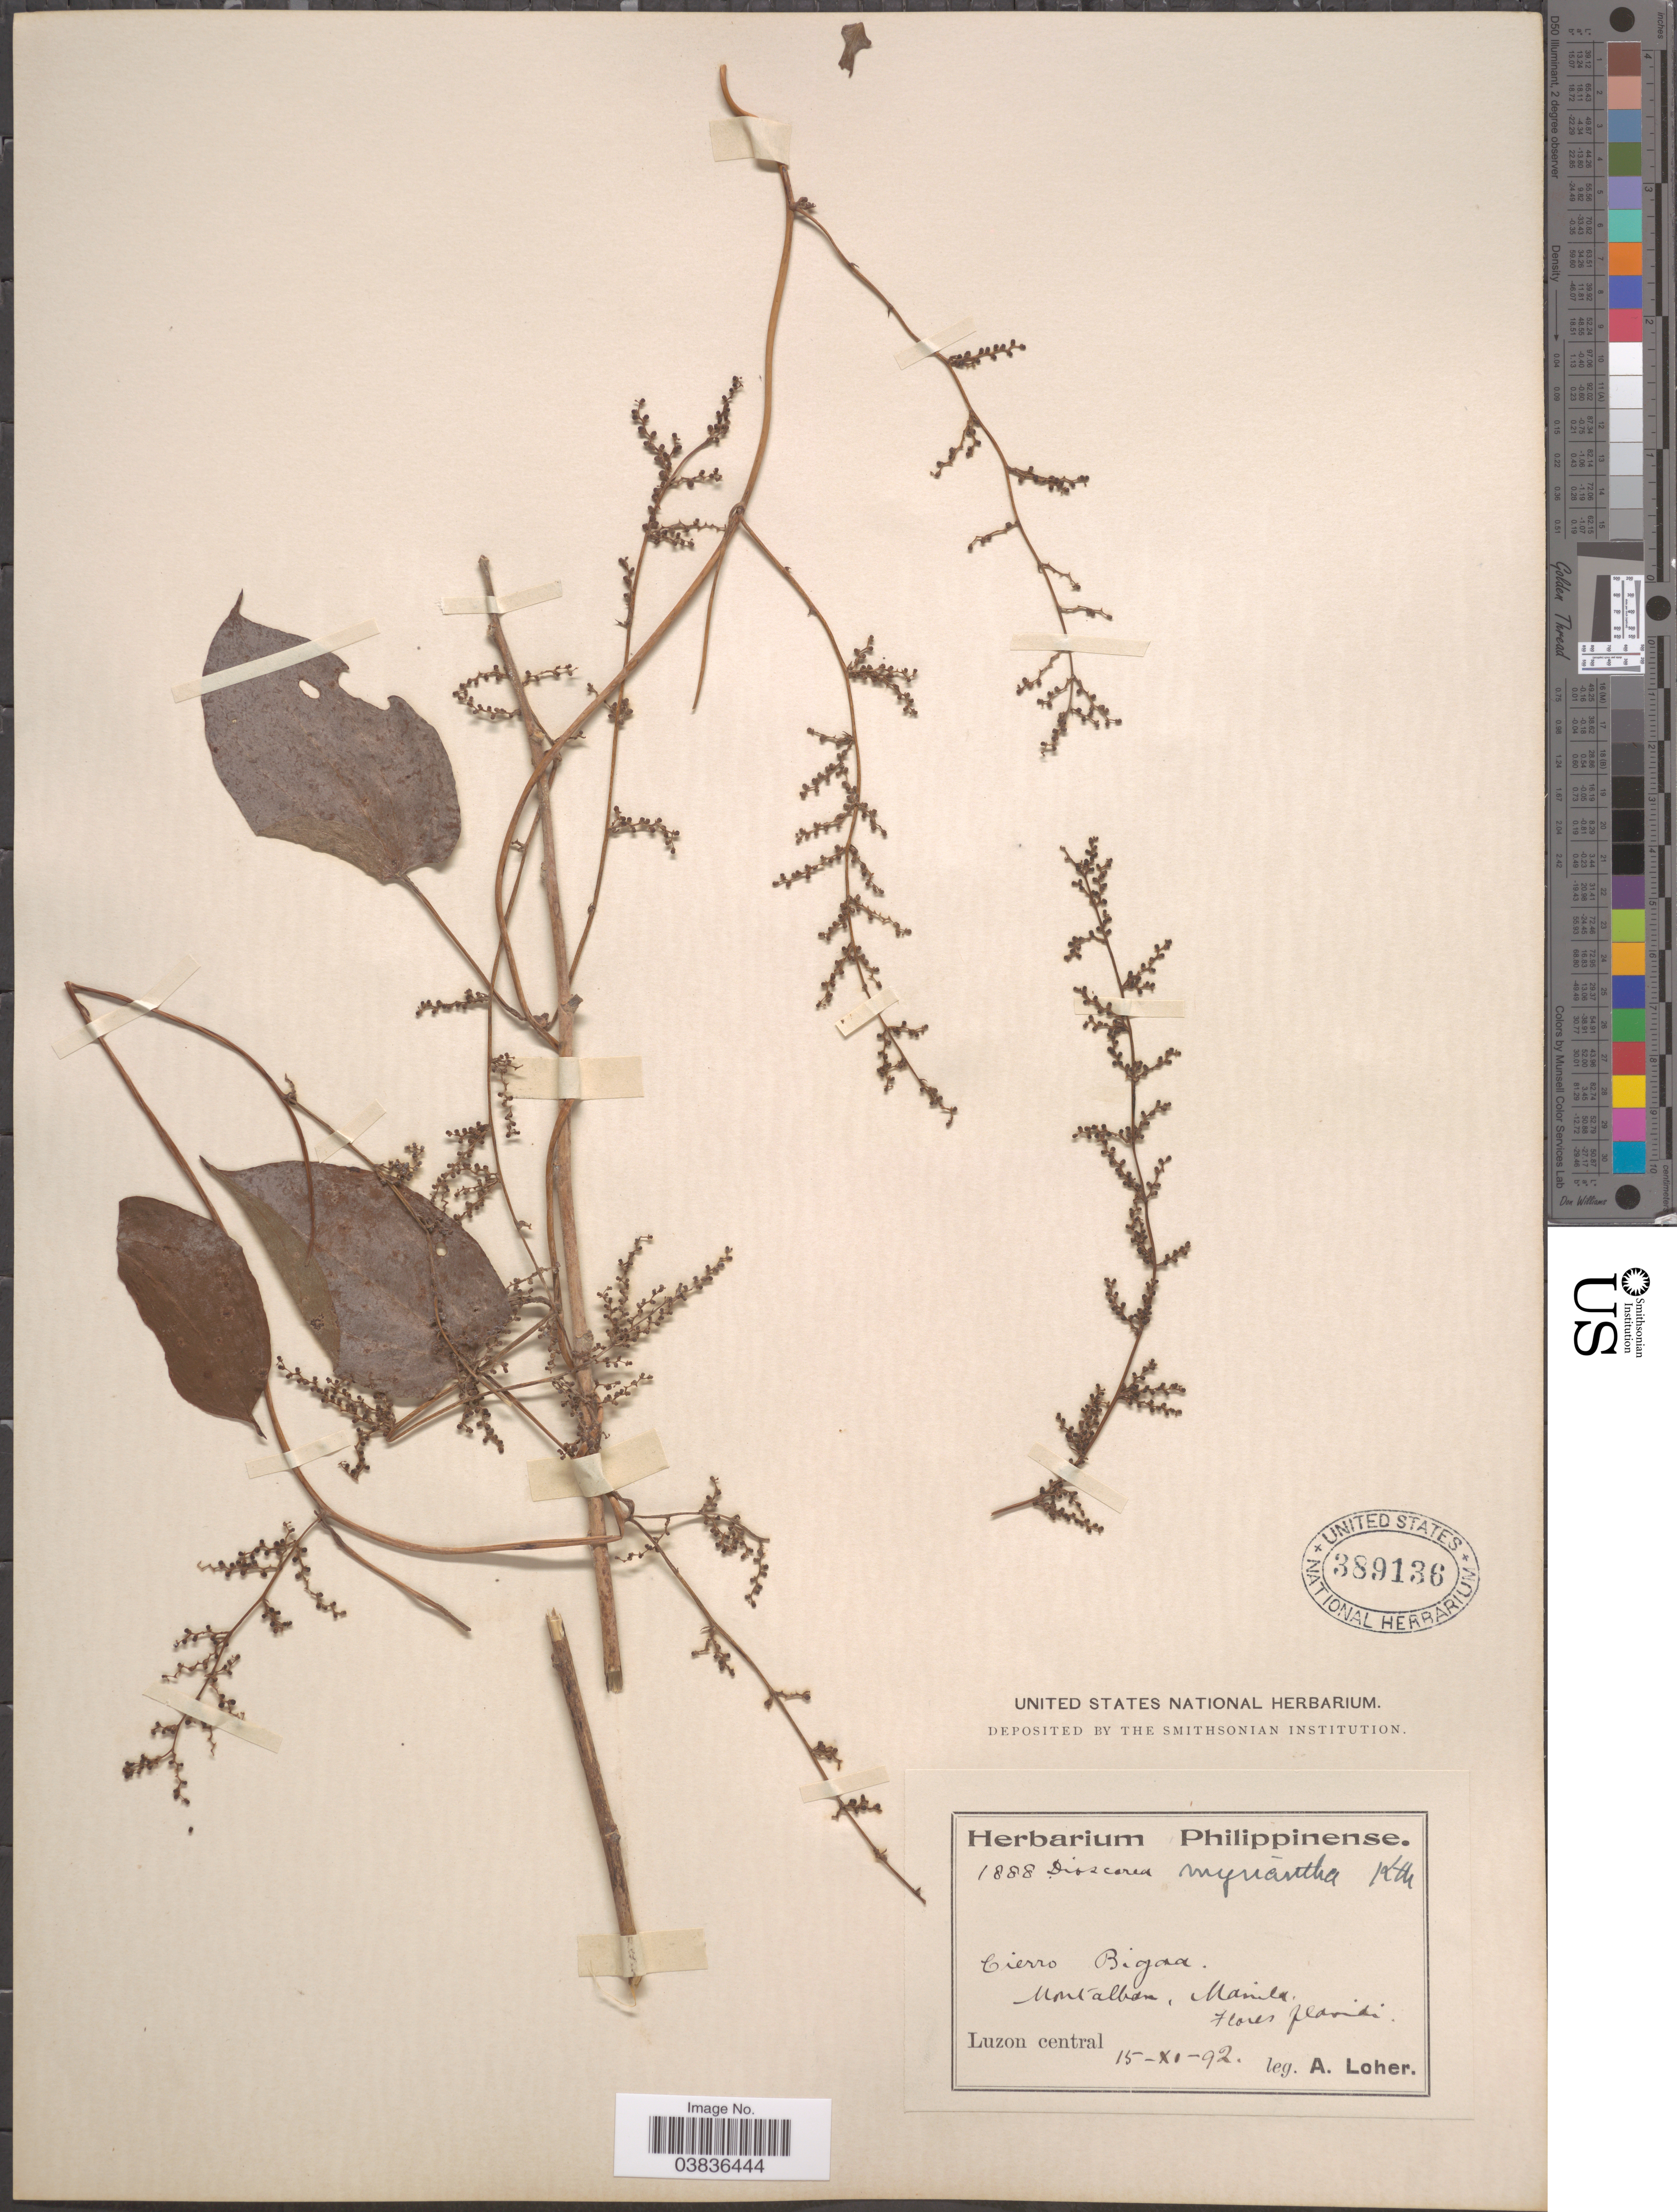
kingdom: Plantae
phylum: Tracheophyta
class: Liliopsida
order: Dioscoreales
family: Dioscoreaceae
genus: Dioscorea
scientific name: Dioscorea filiformis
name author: Blume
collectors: A. Loher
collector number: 1888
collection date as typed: Transcribed d/m/y: 15/11/92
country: Philippines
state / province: Central Luzon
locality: Cierro Bigaa. Montalban, Manila. Luzon central.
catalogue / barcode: US 389136